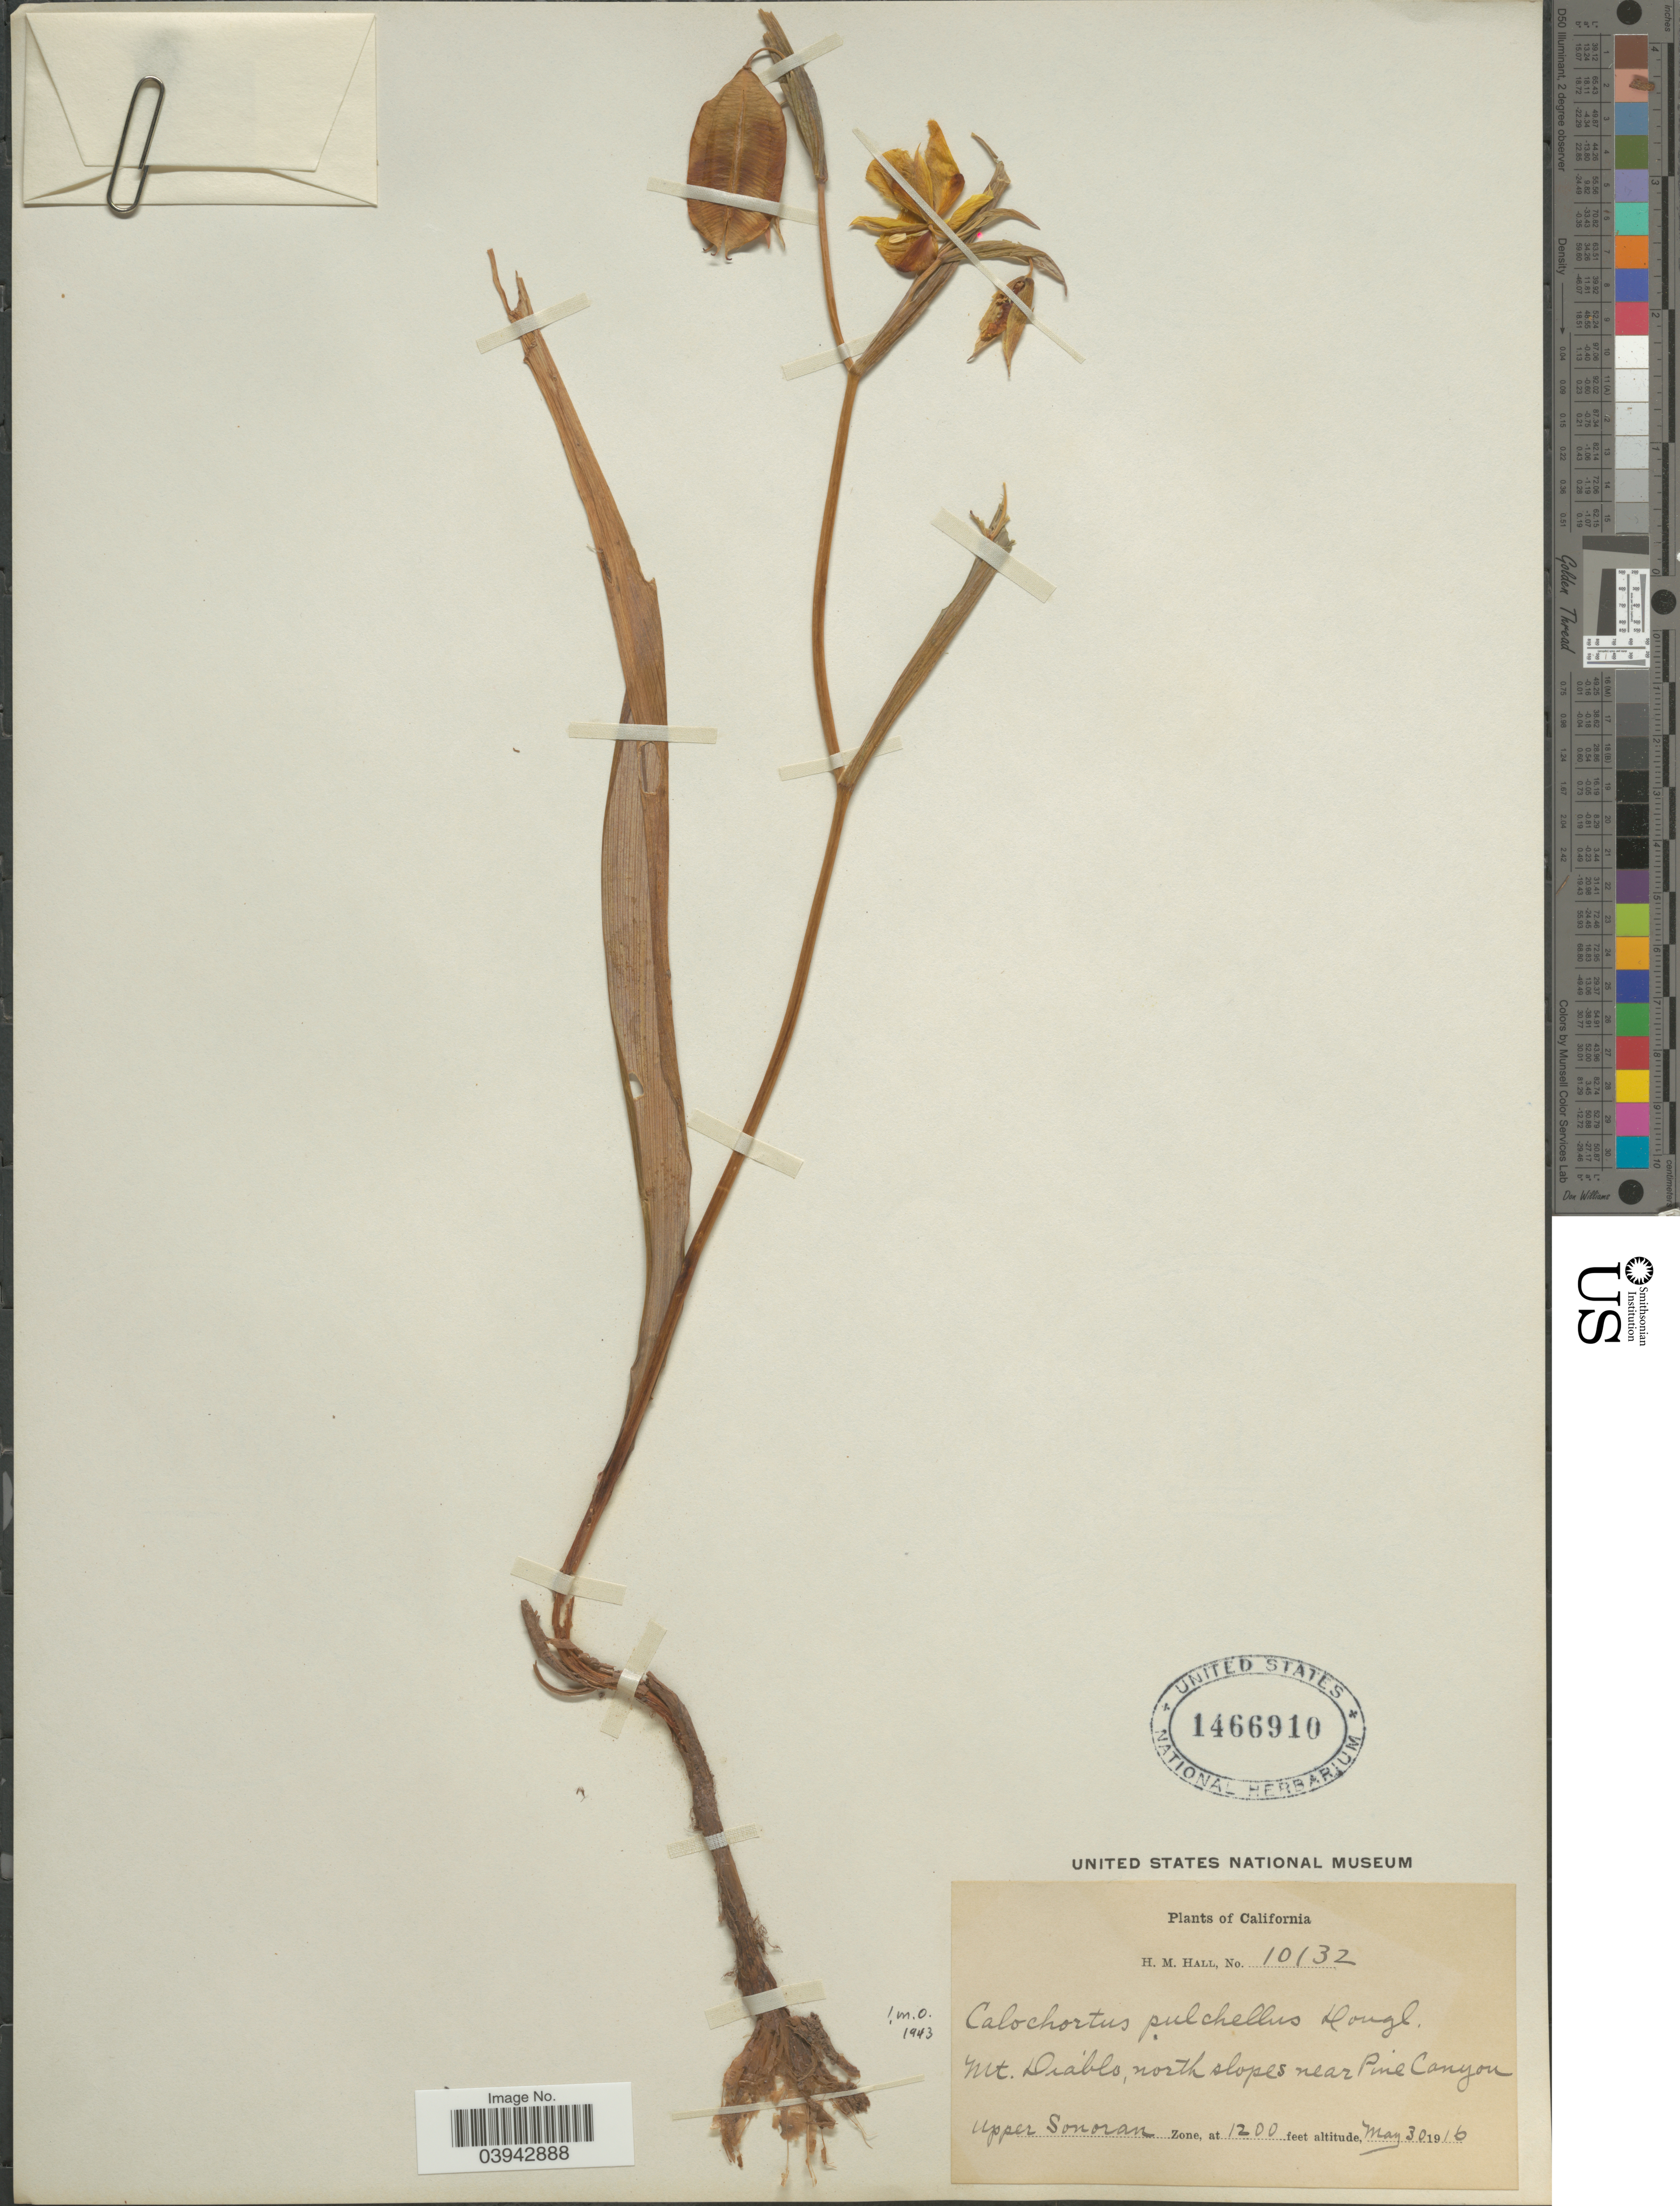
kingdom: Plantae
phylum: Tracheophyta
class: Liliopsida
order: Liliales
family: Liliaceae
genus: Calochortus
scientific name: Calochortus pulchellus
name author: (Benth.) Alph. Wood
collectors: H. M. Hall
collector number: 10132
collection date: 1916-05-30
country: United States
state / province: California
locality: Mt. Diablo, north slopes near Pine Canyon. Upper Sonoran Zone.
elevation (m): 366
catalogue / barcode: US 1466910